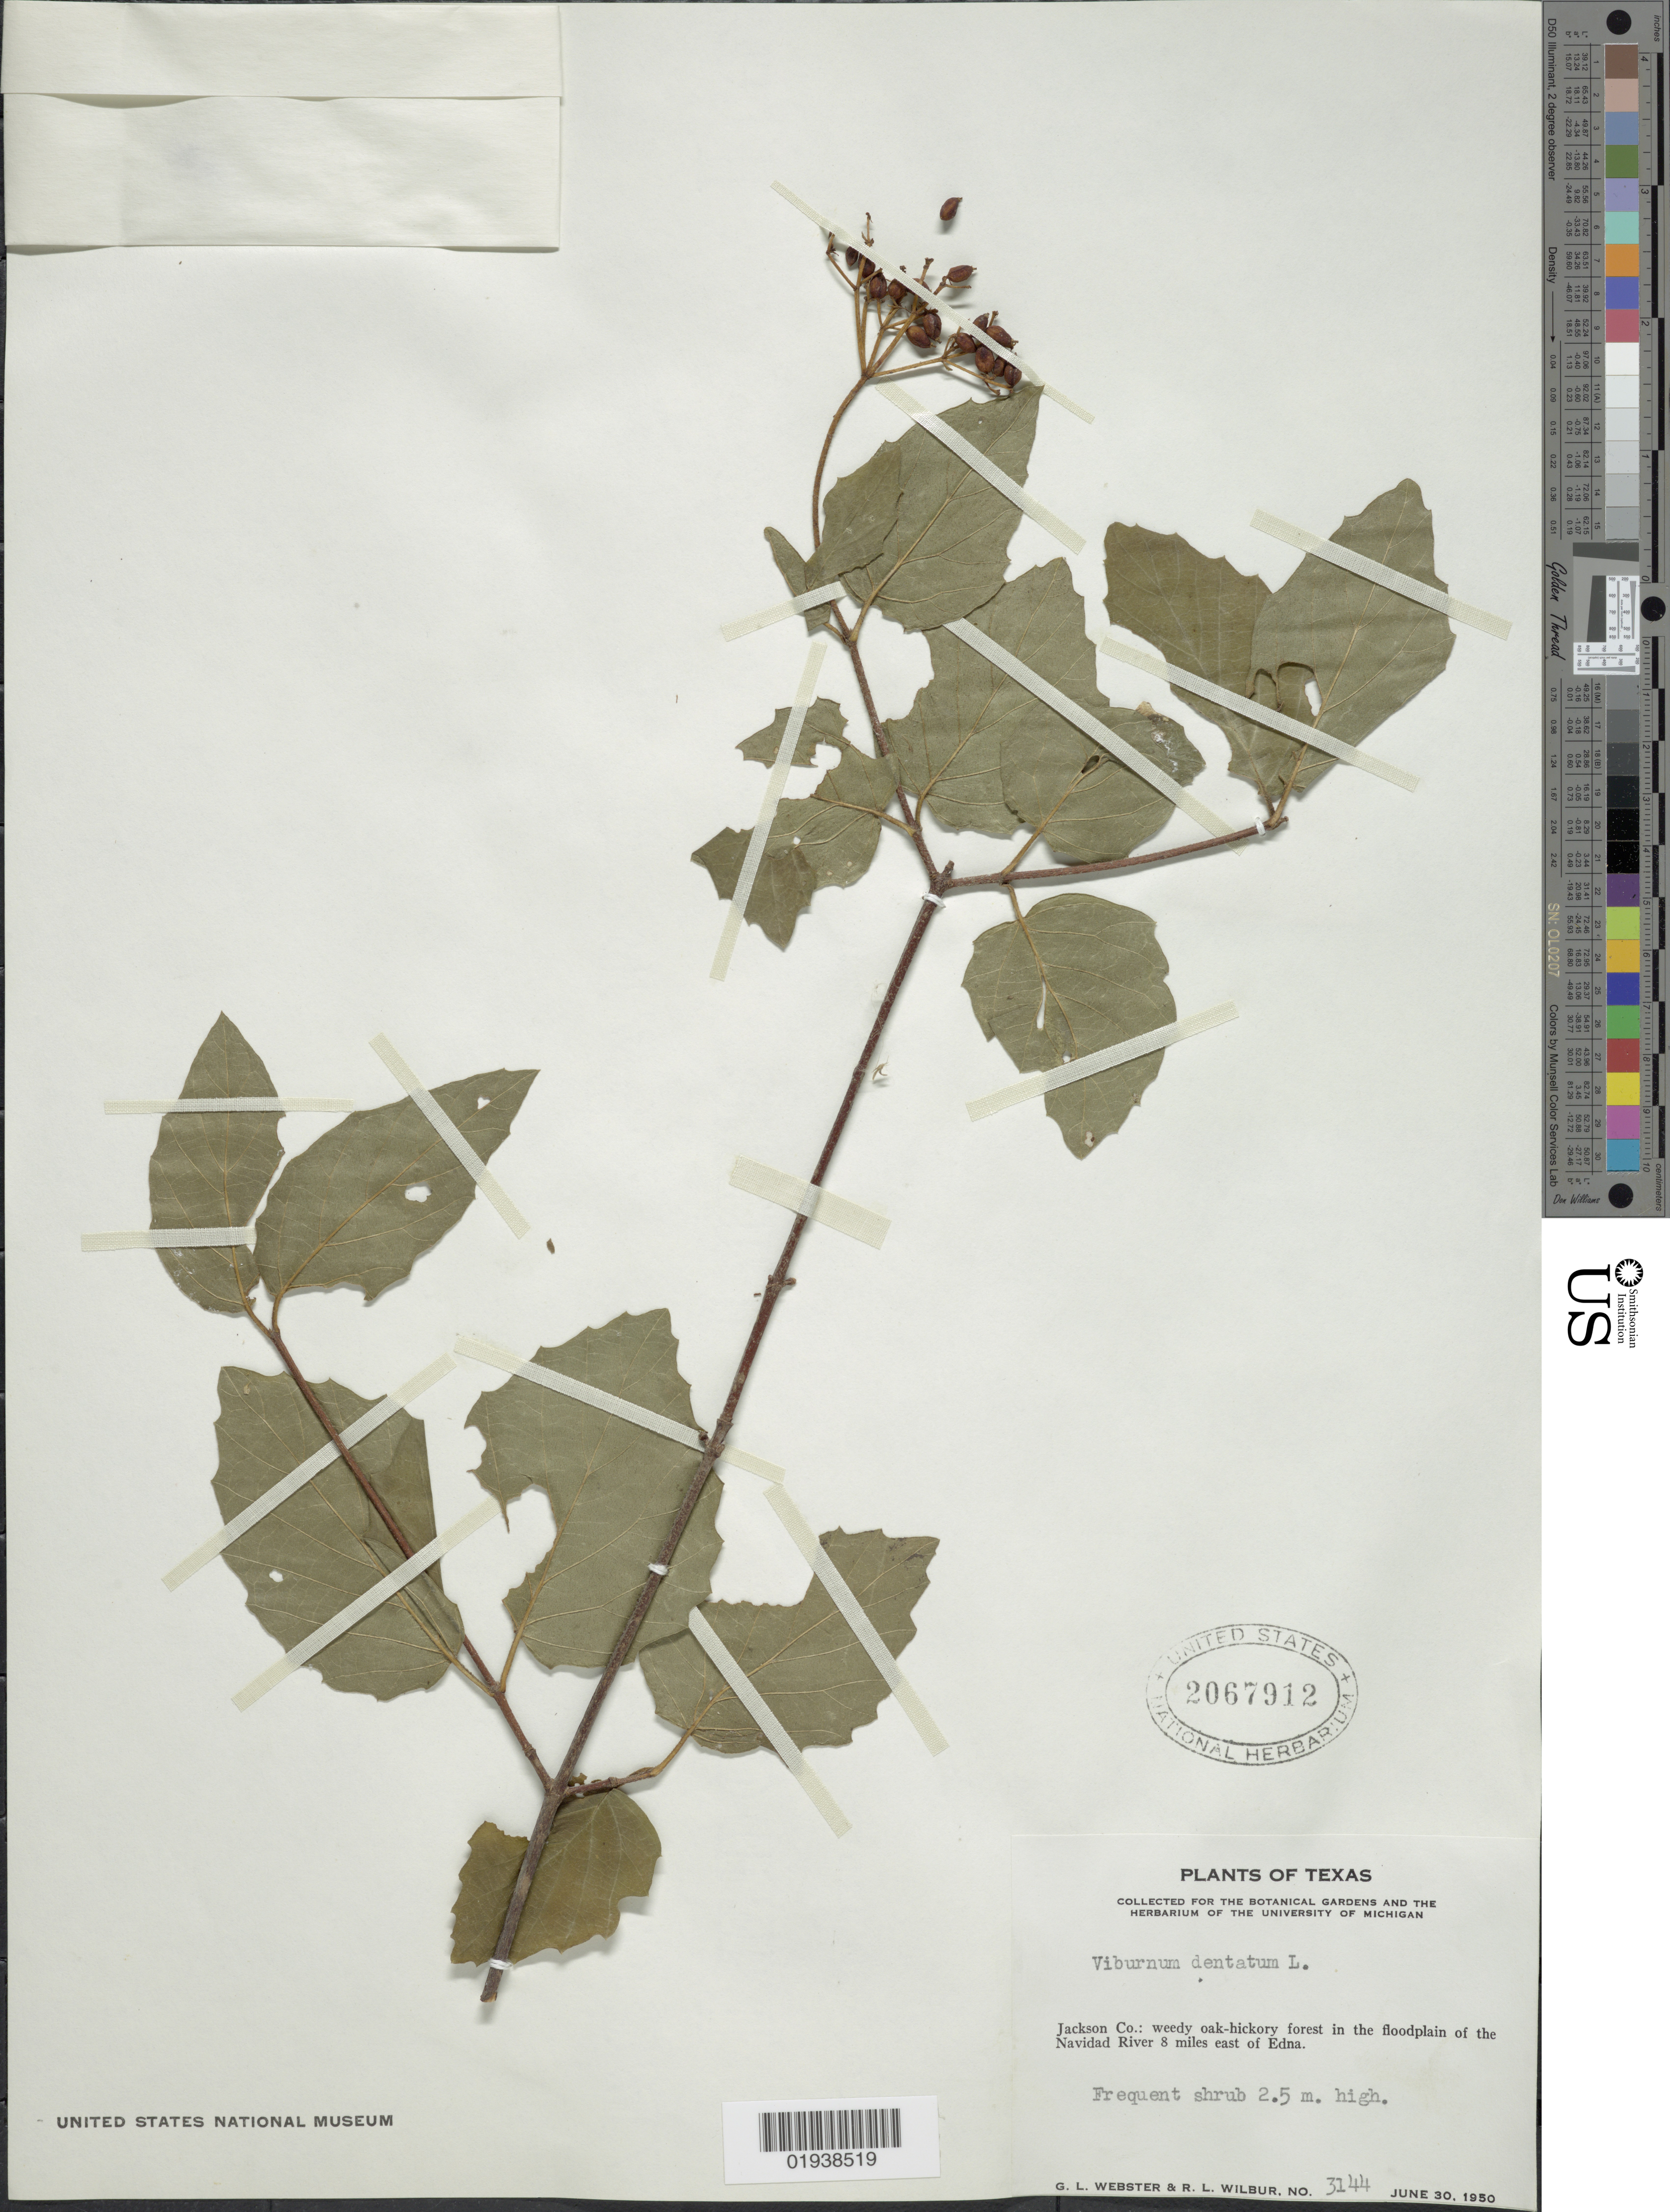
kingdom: Plantae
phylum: Tracheophyta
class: Magnoliopsida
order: Dipsacales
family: Viburnaceae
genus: Viburnum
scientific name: Viburnum dentatum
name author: L.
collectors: G. L. Webster & R. L. Wilbur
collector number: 3144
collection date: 1950-06-30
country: United States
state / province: Texas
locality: Jackson Co.: weedy oak-hickory forest in the foodplain of the Navidad River 8 miles east of Edna.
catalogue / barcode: US 2067912